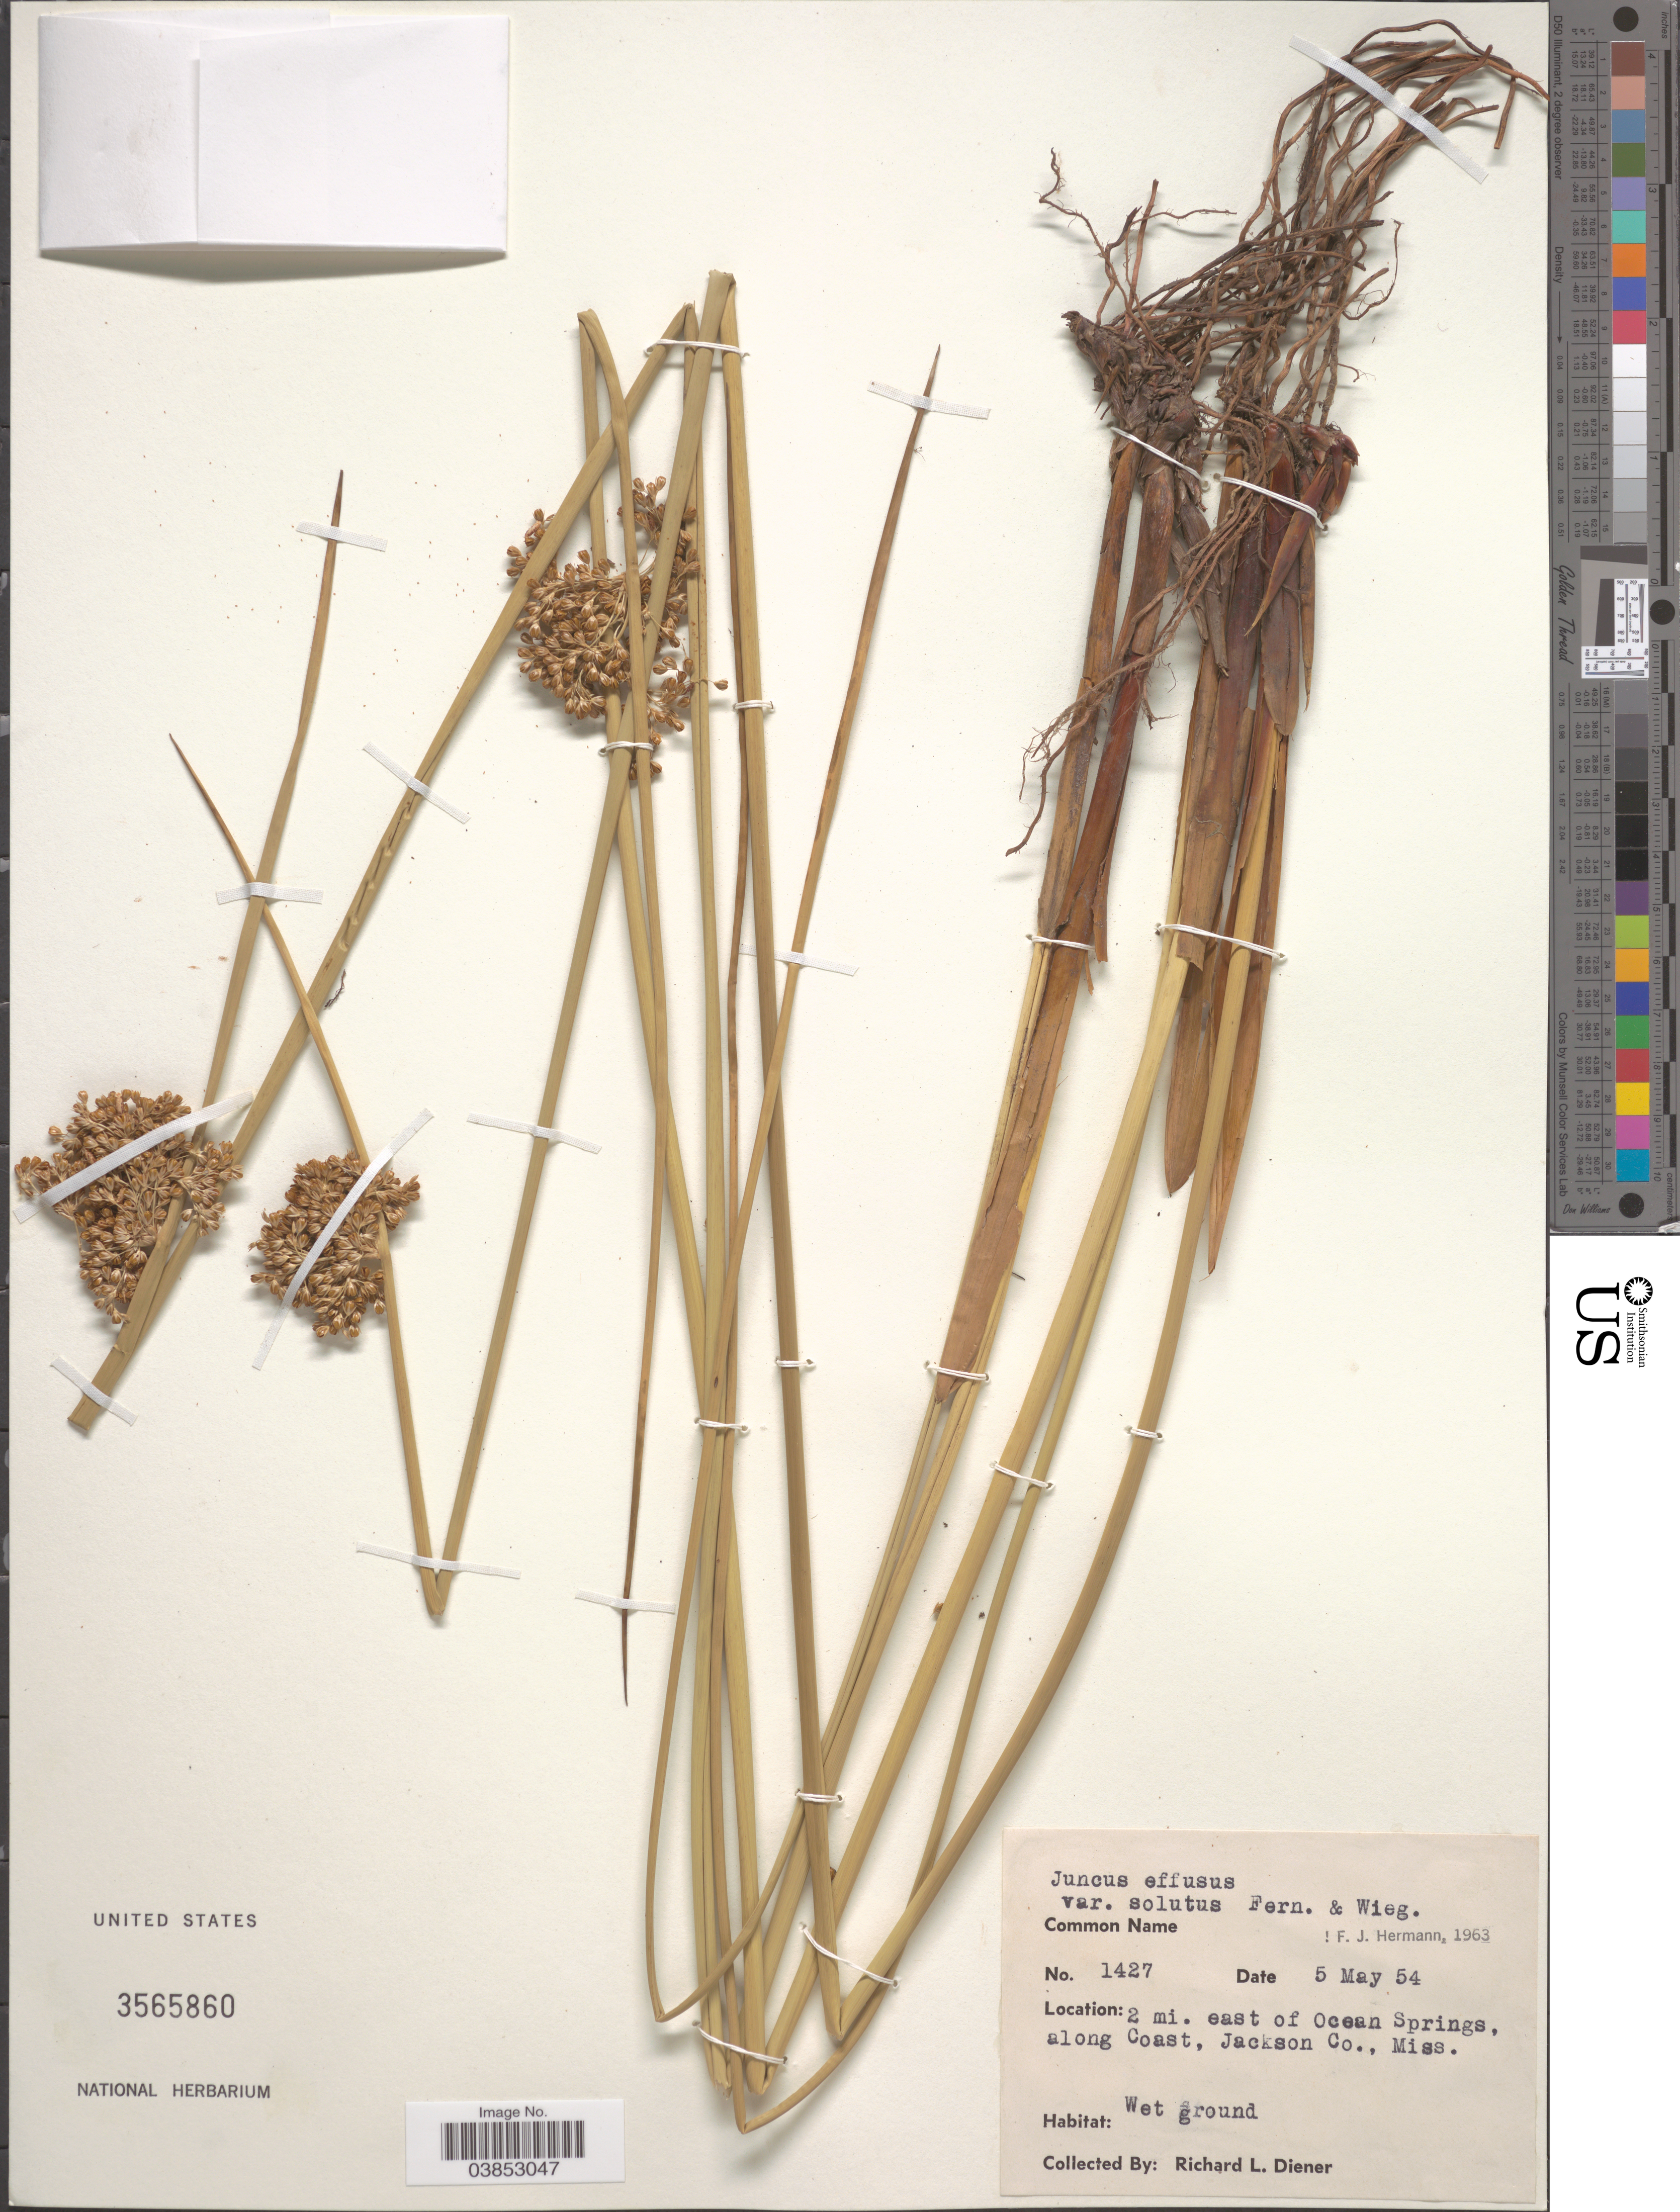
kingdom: Plantae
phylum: Tracheophyta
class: Liliopsida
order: Poales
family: Juncaceae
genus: Juncus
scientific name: Juncus effusus var. solutus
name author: Fernald & Wiegand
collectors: R. Diener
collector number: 1427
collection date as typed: Transcribed d/m/y: 5/5/54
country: United States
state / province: Mississippi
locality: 2 mi. east of Ocean Springs, along Coast, Jackson Co.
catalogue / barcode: US 3565860